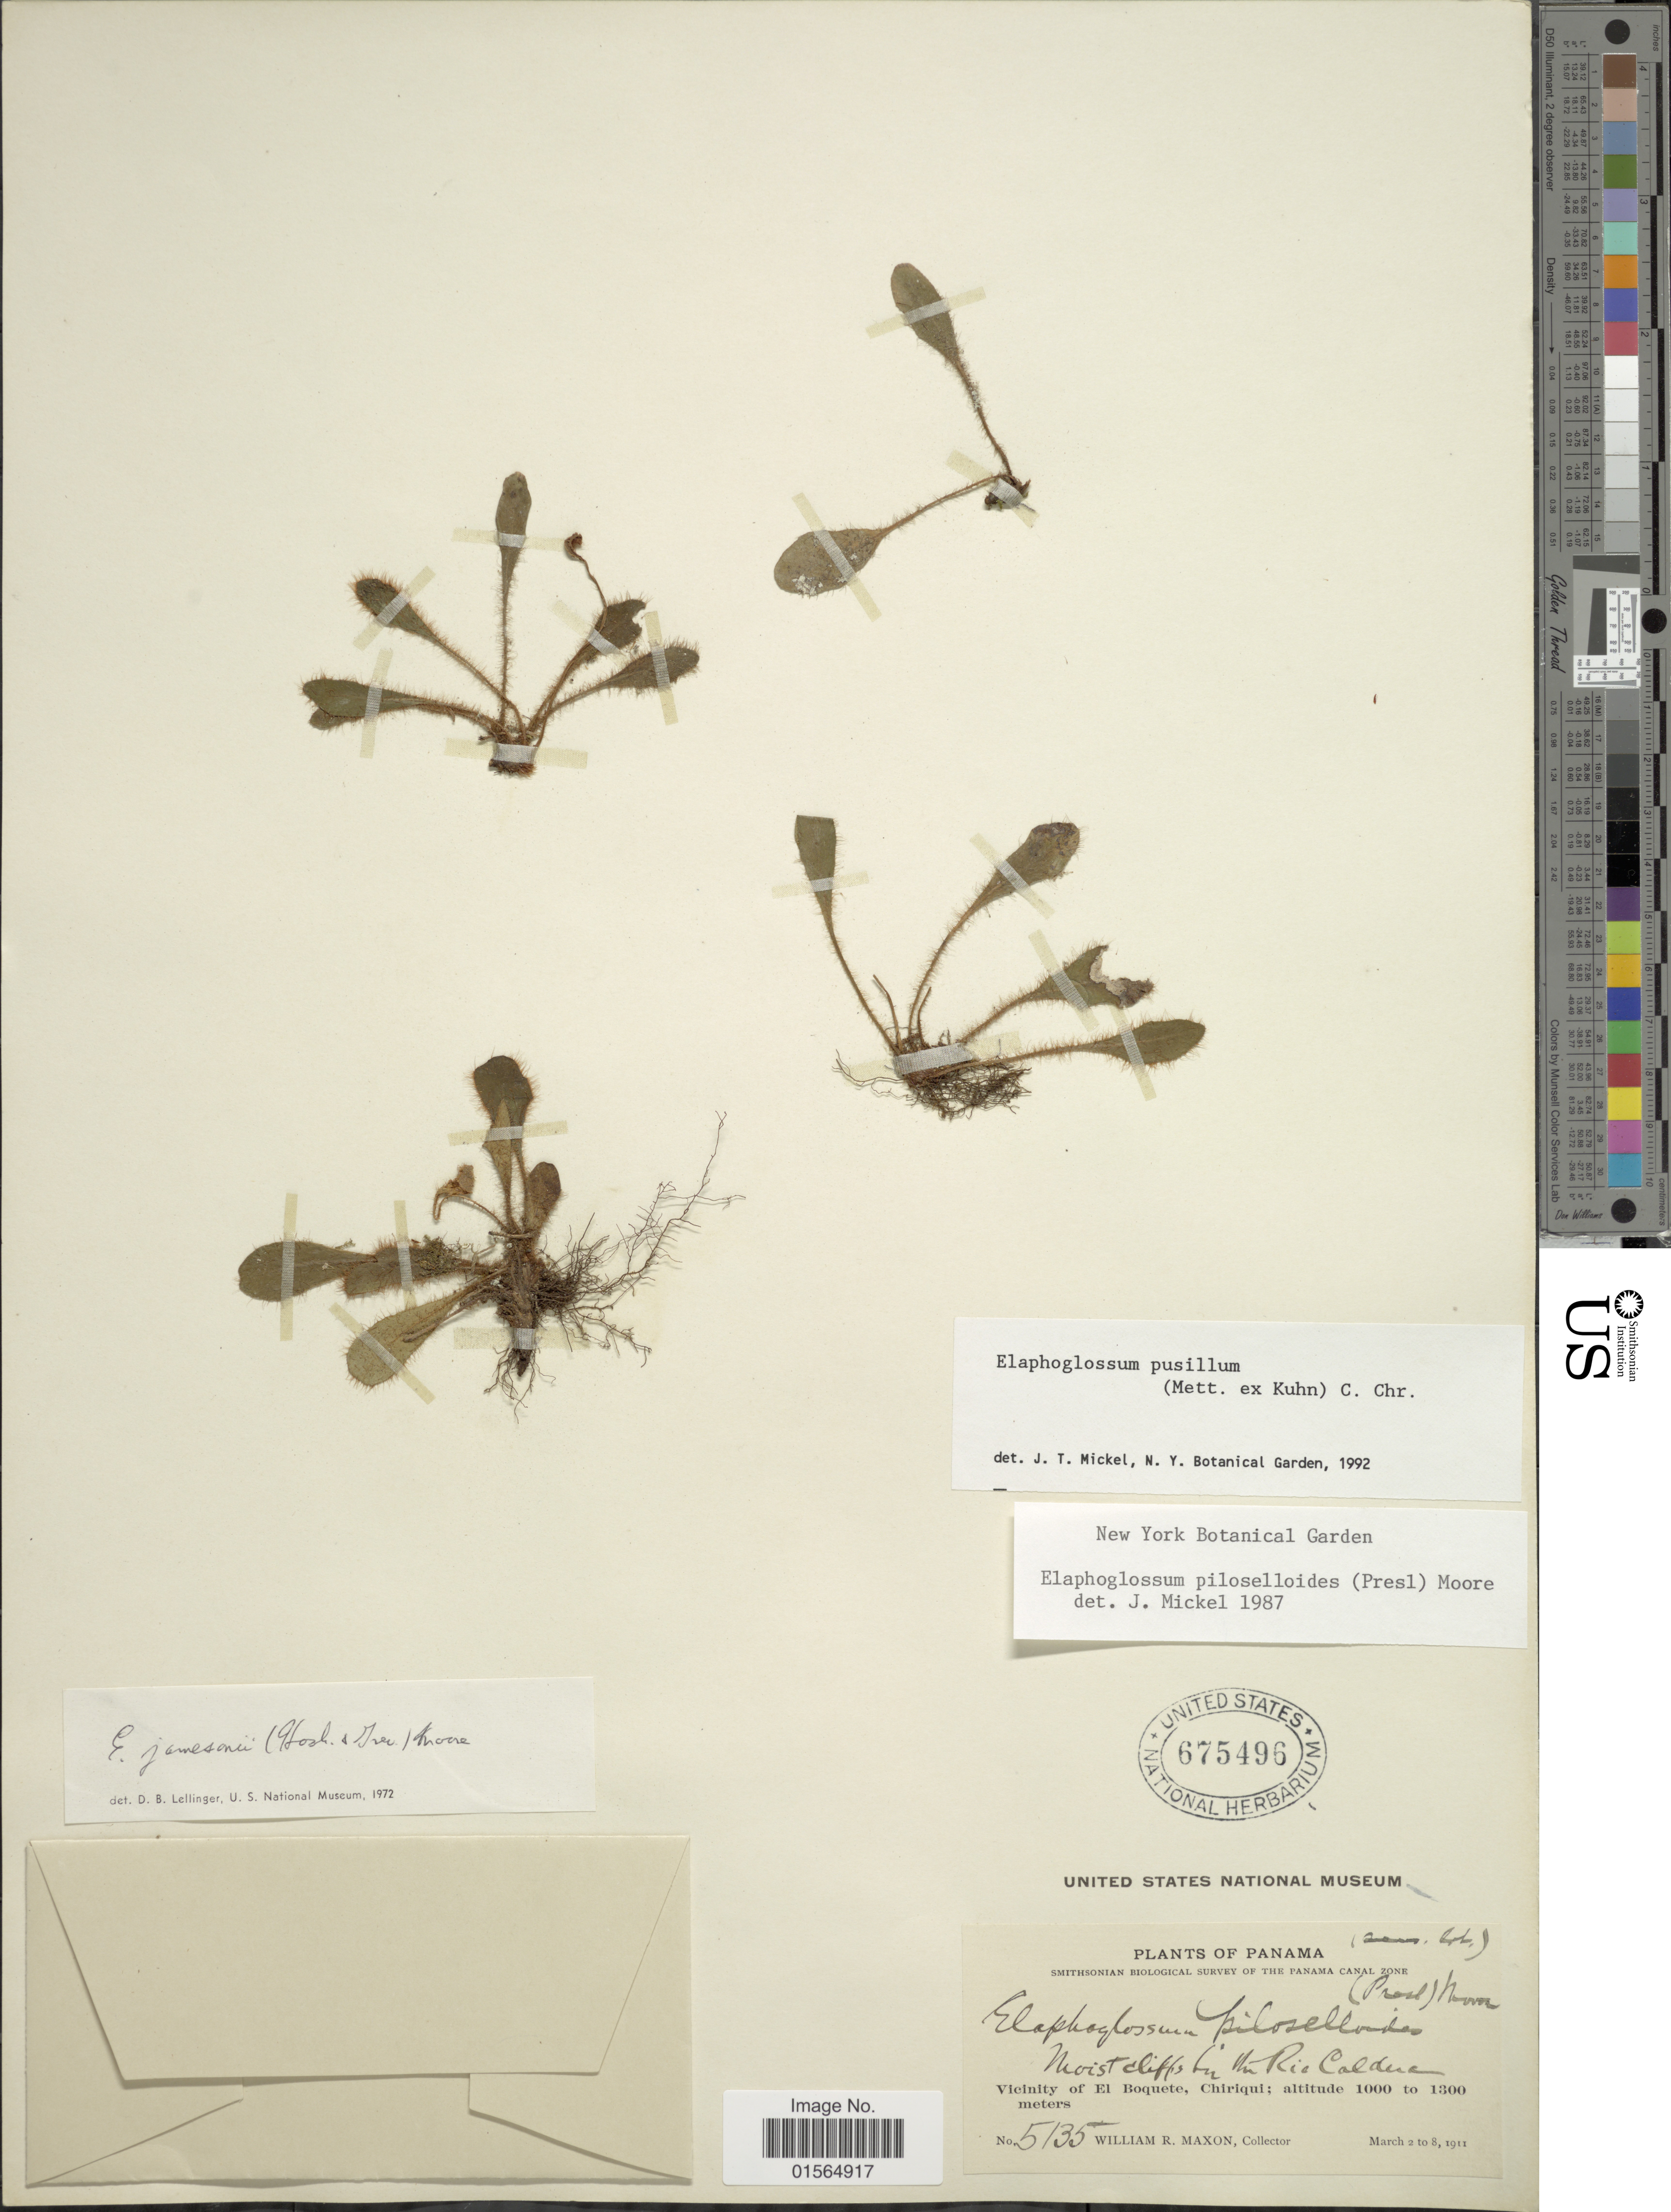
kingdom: Plantae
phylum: Tracheophyta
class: Polypodiopsida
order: Polypodiales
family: Dryopteridaceae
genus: Elaphoglossum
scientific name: Elaphoglossum pusillum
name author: (Mett. ex Kuhn) C. Chr.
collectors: W. R. Maxon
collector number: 5135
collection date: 1911-03-02/1911-03-08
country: Panama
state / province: Chiriqui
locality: Vicinity of El Boquete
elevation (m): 1000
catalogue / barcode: US 675496